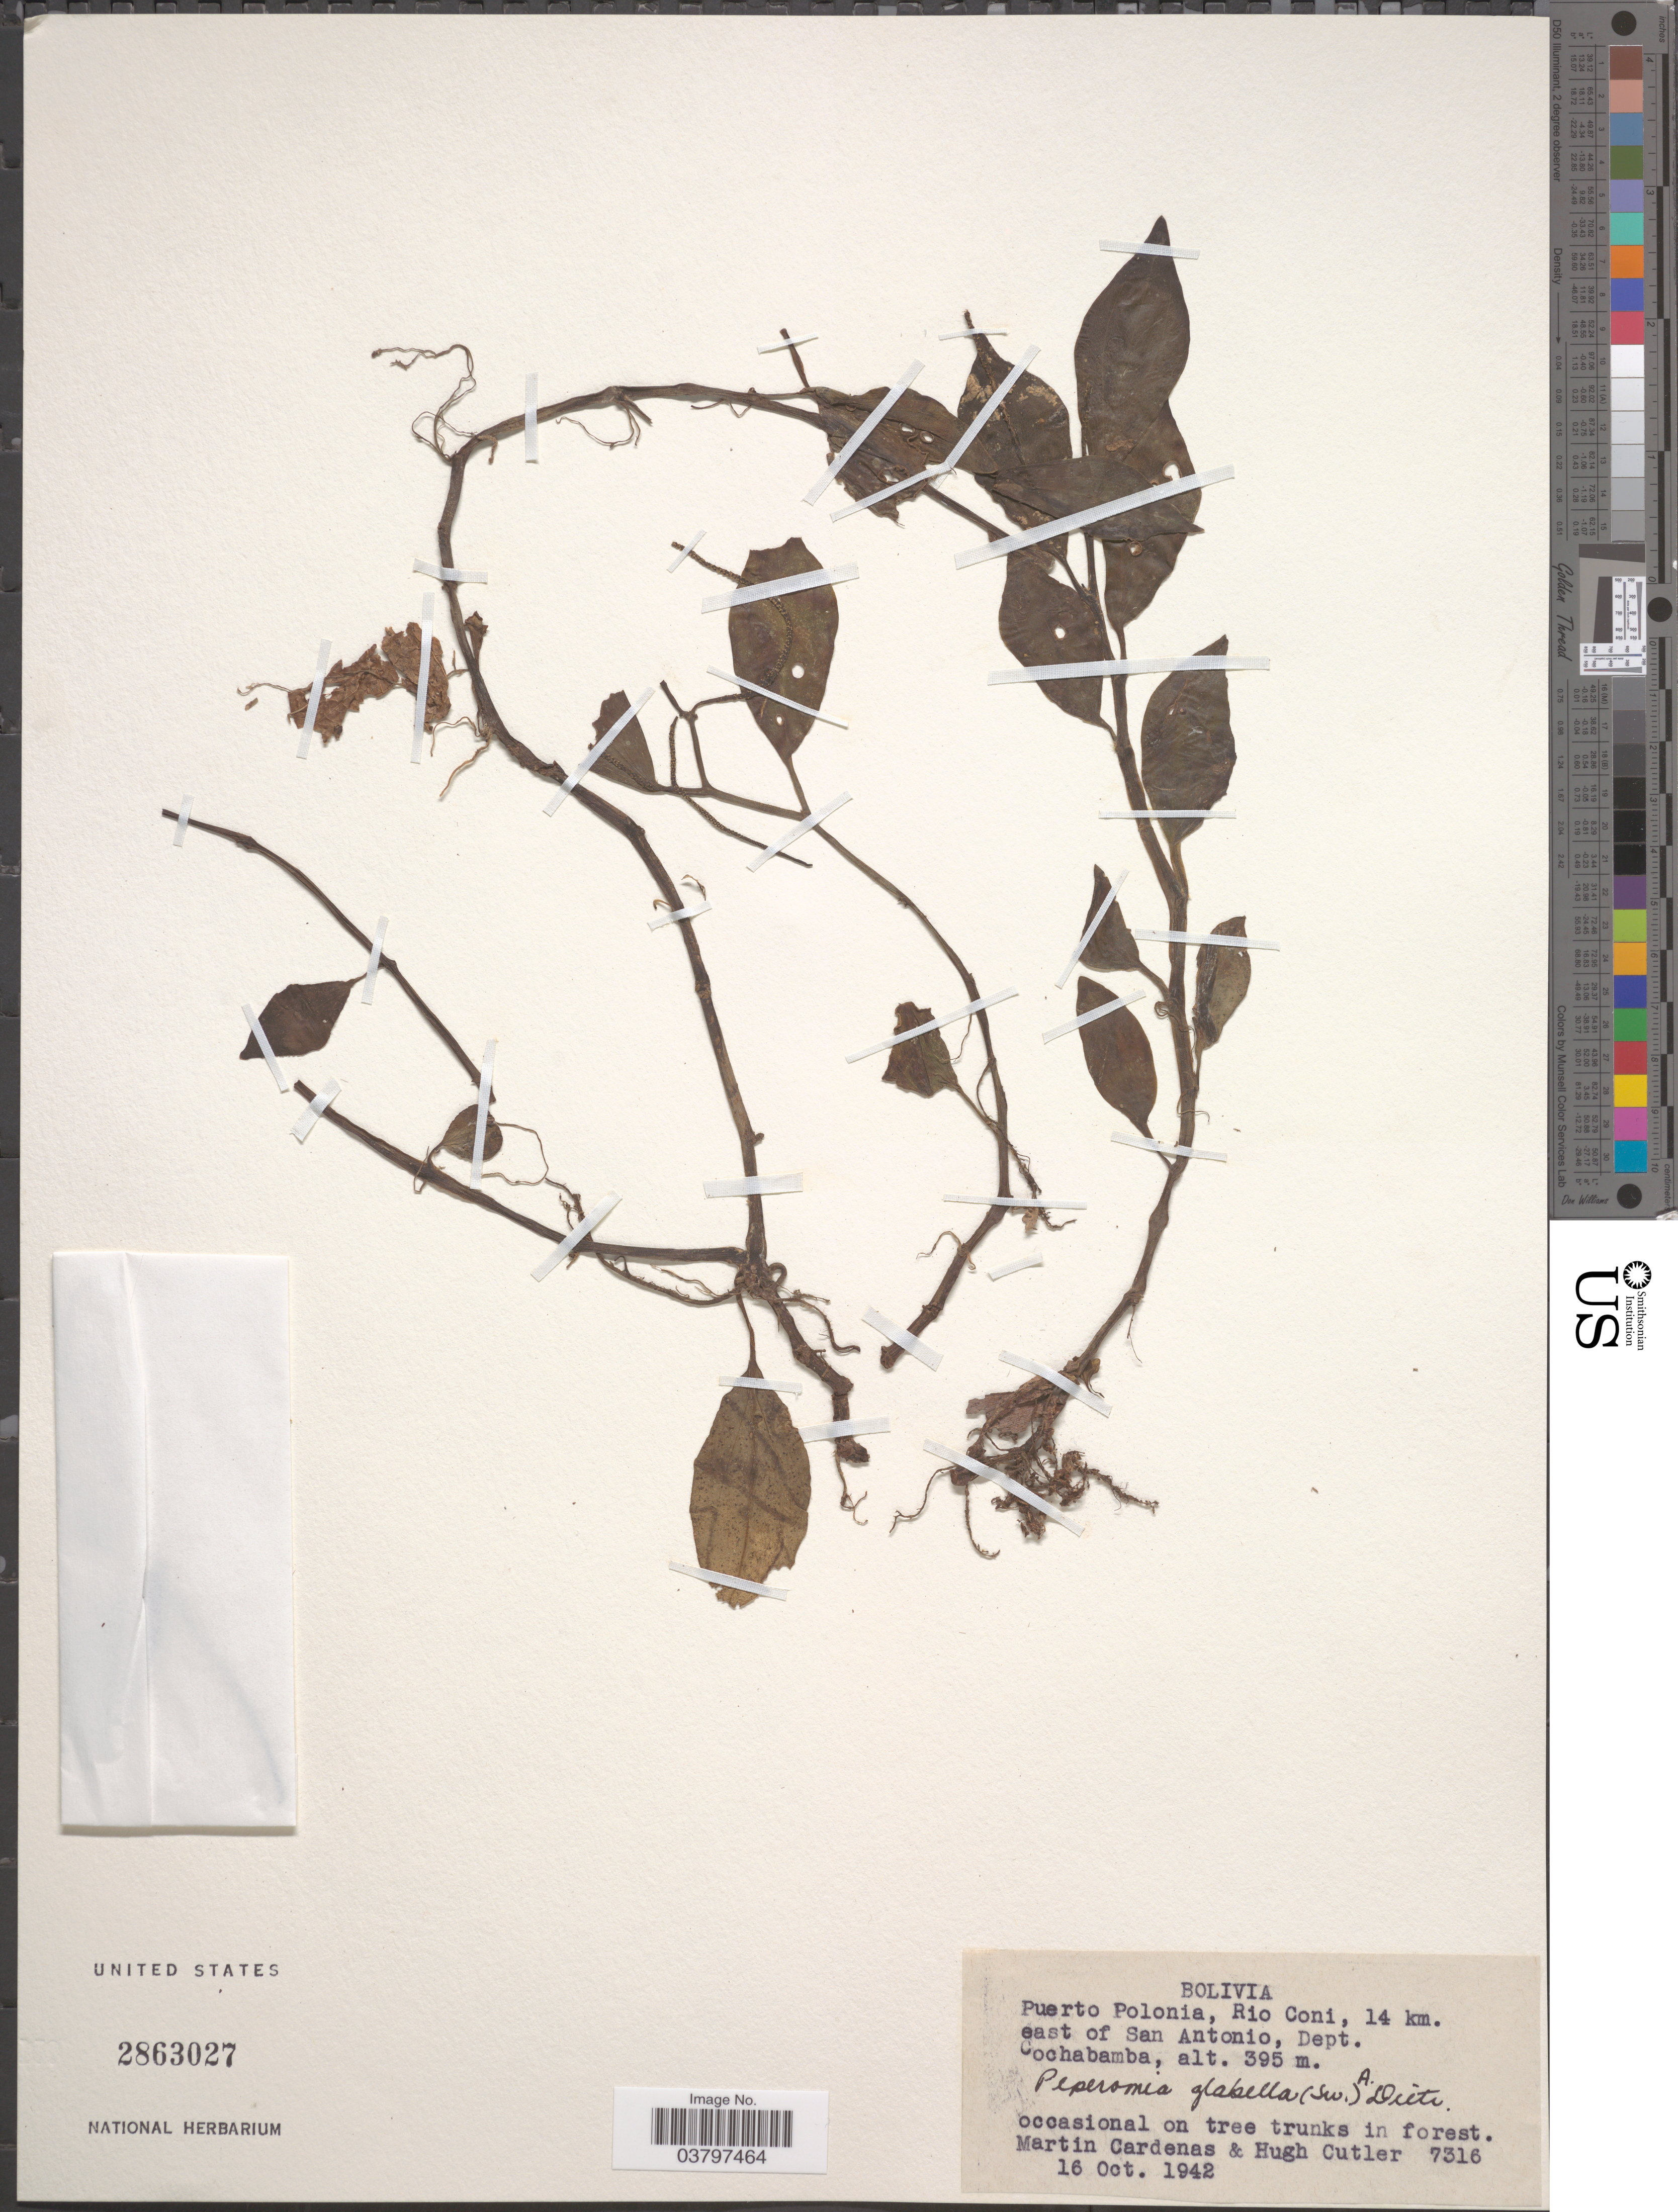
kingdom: Plantae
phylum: Tracheophyta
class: Magnoliopsida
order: Piperales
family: Piperaceae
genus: Peperomia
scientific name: Peperomia glabella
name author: (Sw.) A. Dietr.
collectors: M. Cárdenas & H. C. Cutler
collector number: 7316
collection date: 1942-10-16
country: Bolivia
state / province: Cochabamba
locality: Puerto Polonia, rio Coni, 14 km. east of San Antonio, Dept. Cochabamba.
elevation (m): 395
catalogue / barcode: US 2863027